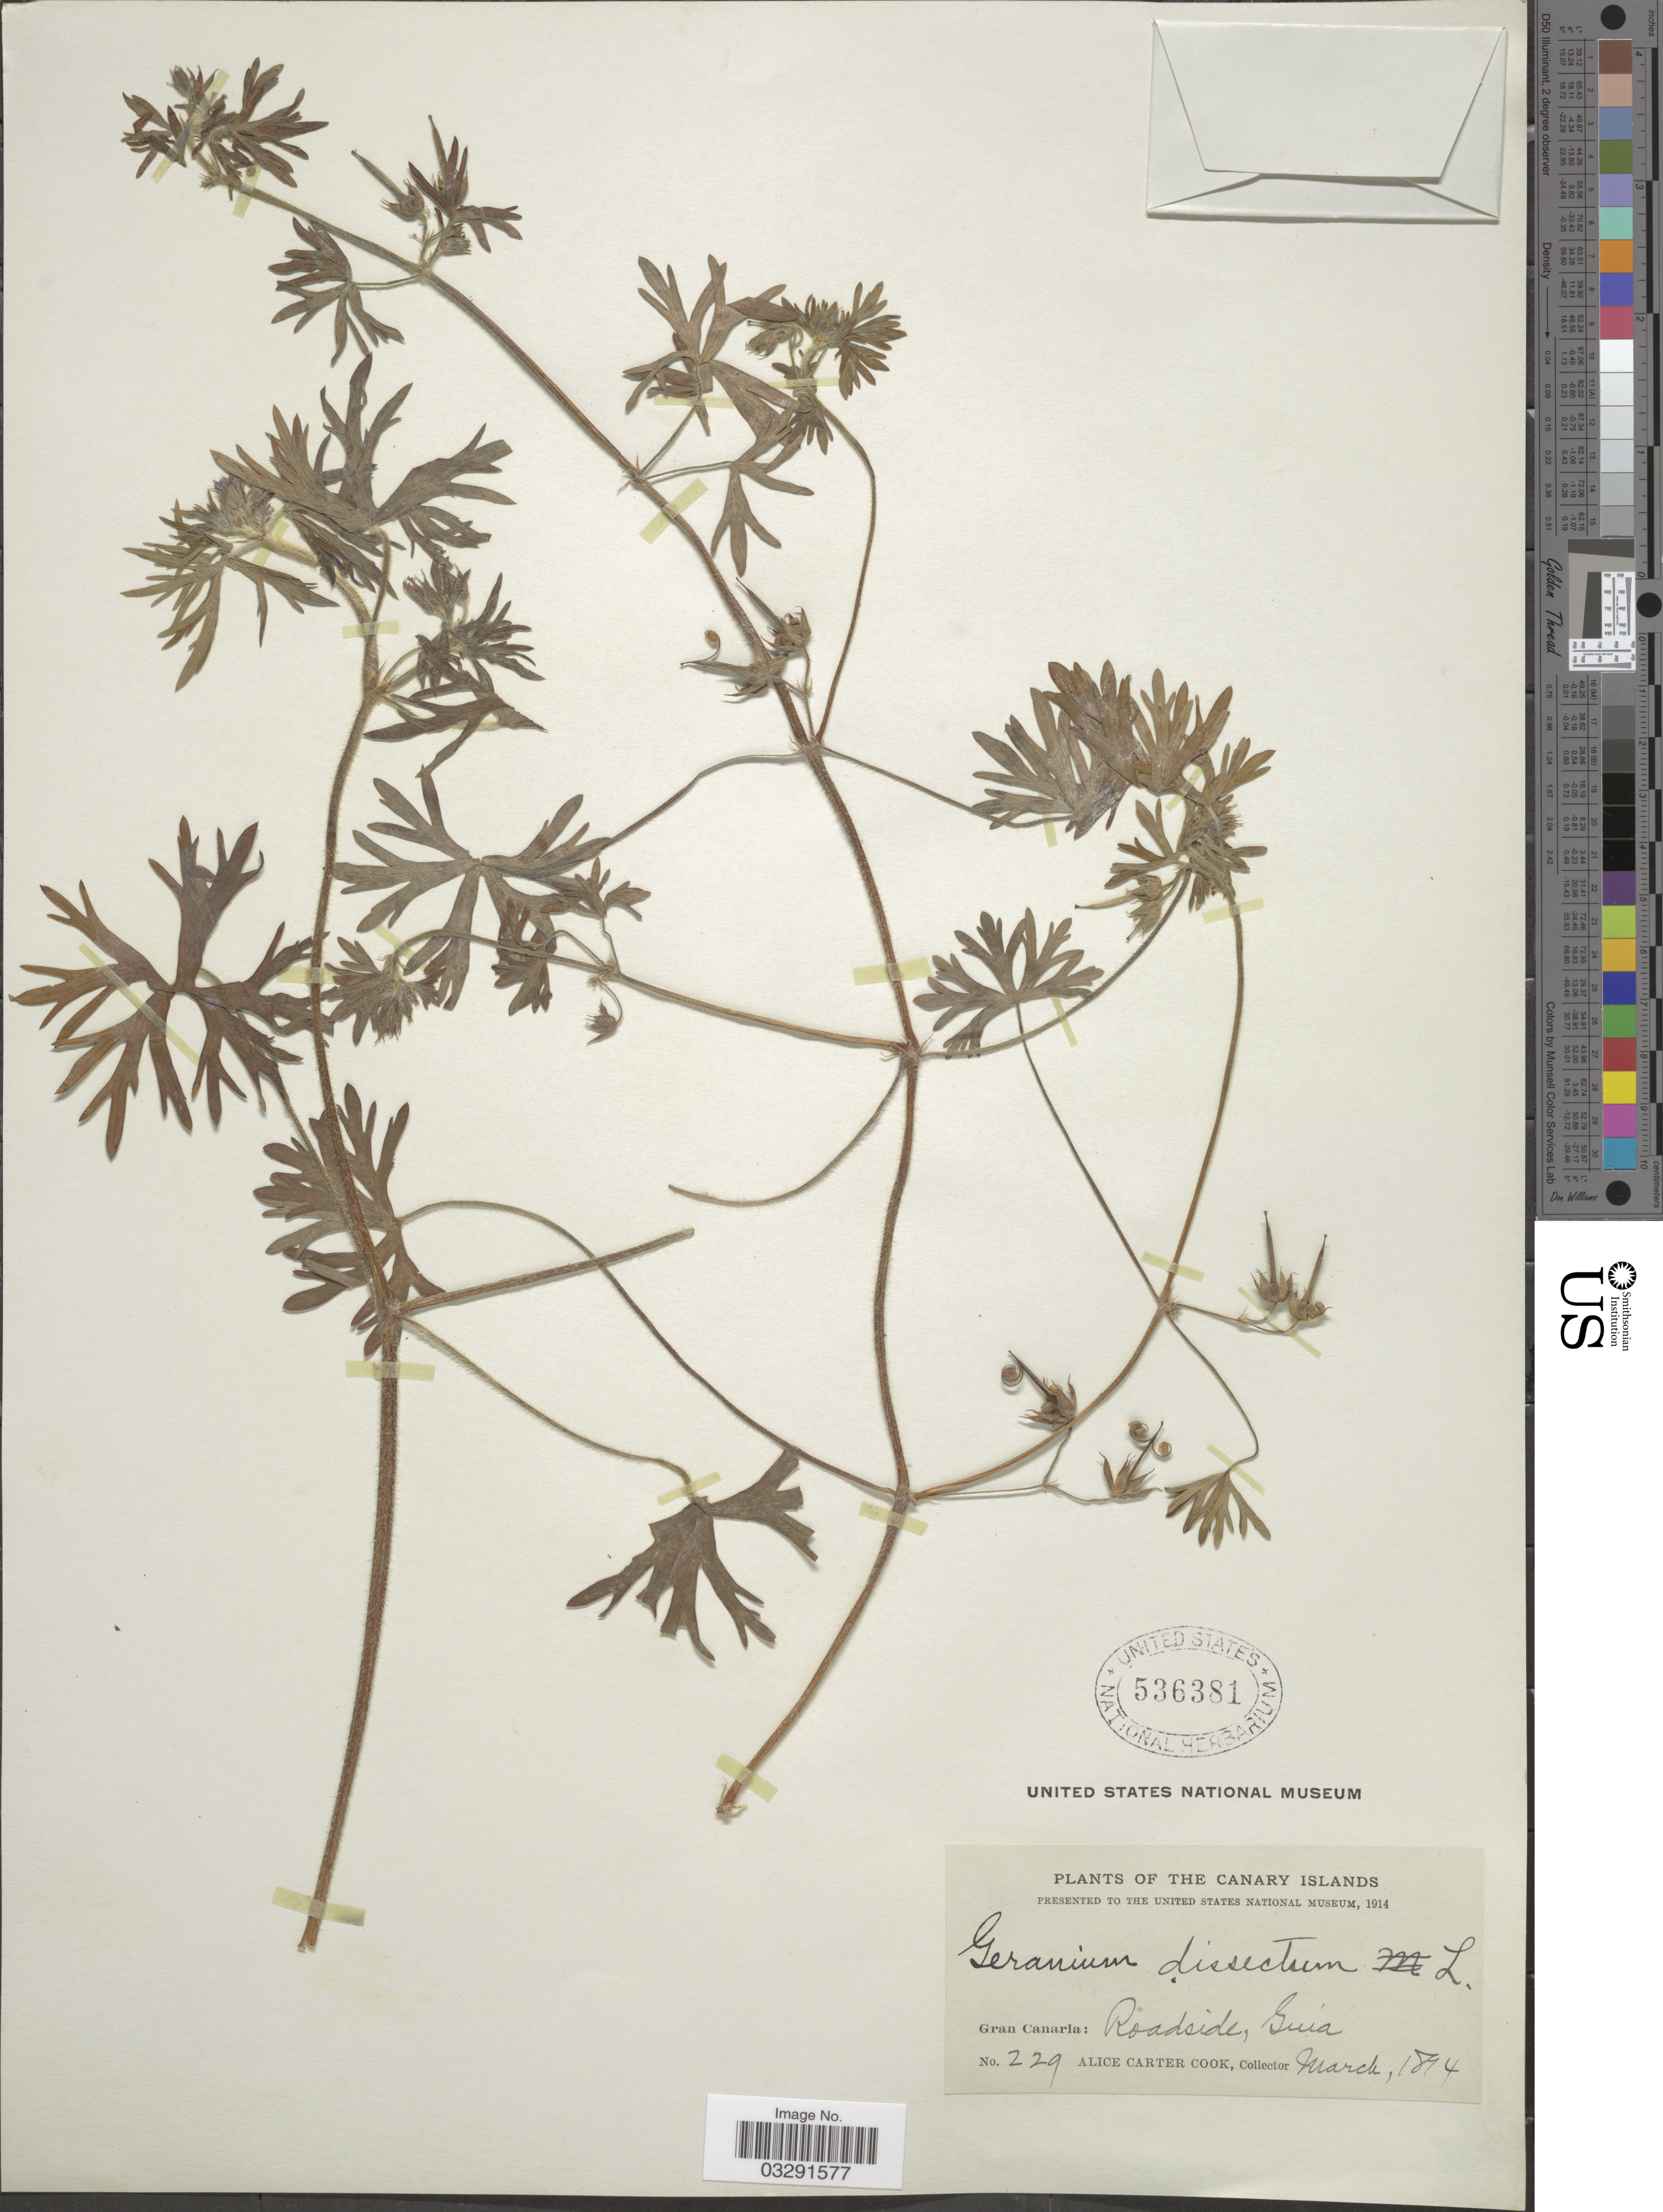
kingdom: Plantae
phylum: Tracheophyta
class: Magnoliopsida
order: Geraniales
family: Geraniaceae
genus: Geranium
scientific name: Geranium dissectum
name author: L.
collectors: Alice C. Cook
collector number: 229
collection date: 1894-03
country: Spain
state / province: Canarias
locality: The Canary Islands. Gran Canaria: Roadside, Guia.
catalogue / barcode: US 536381